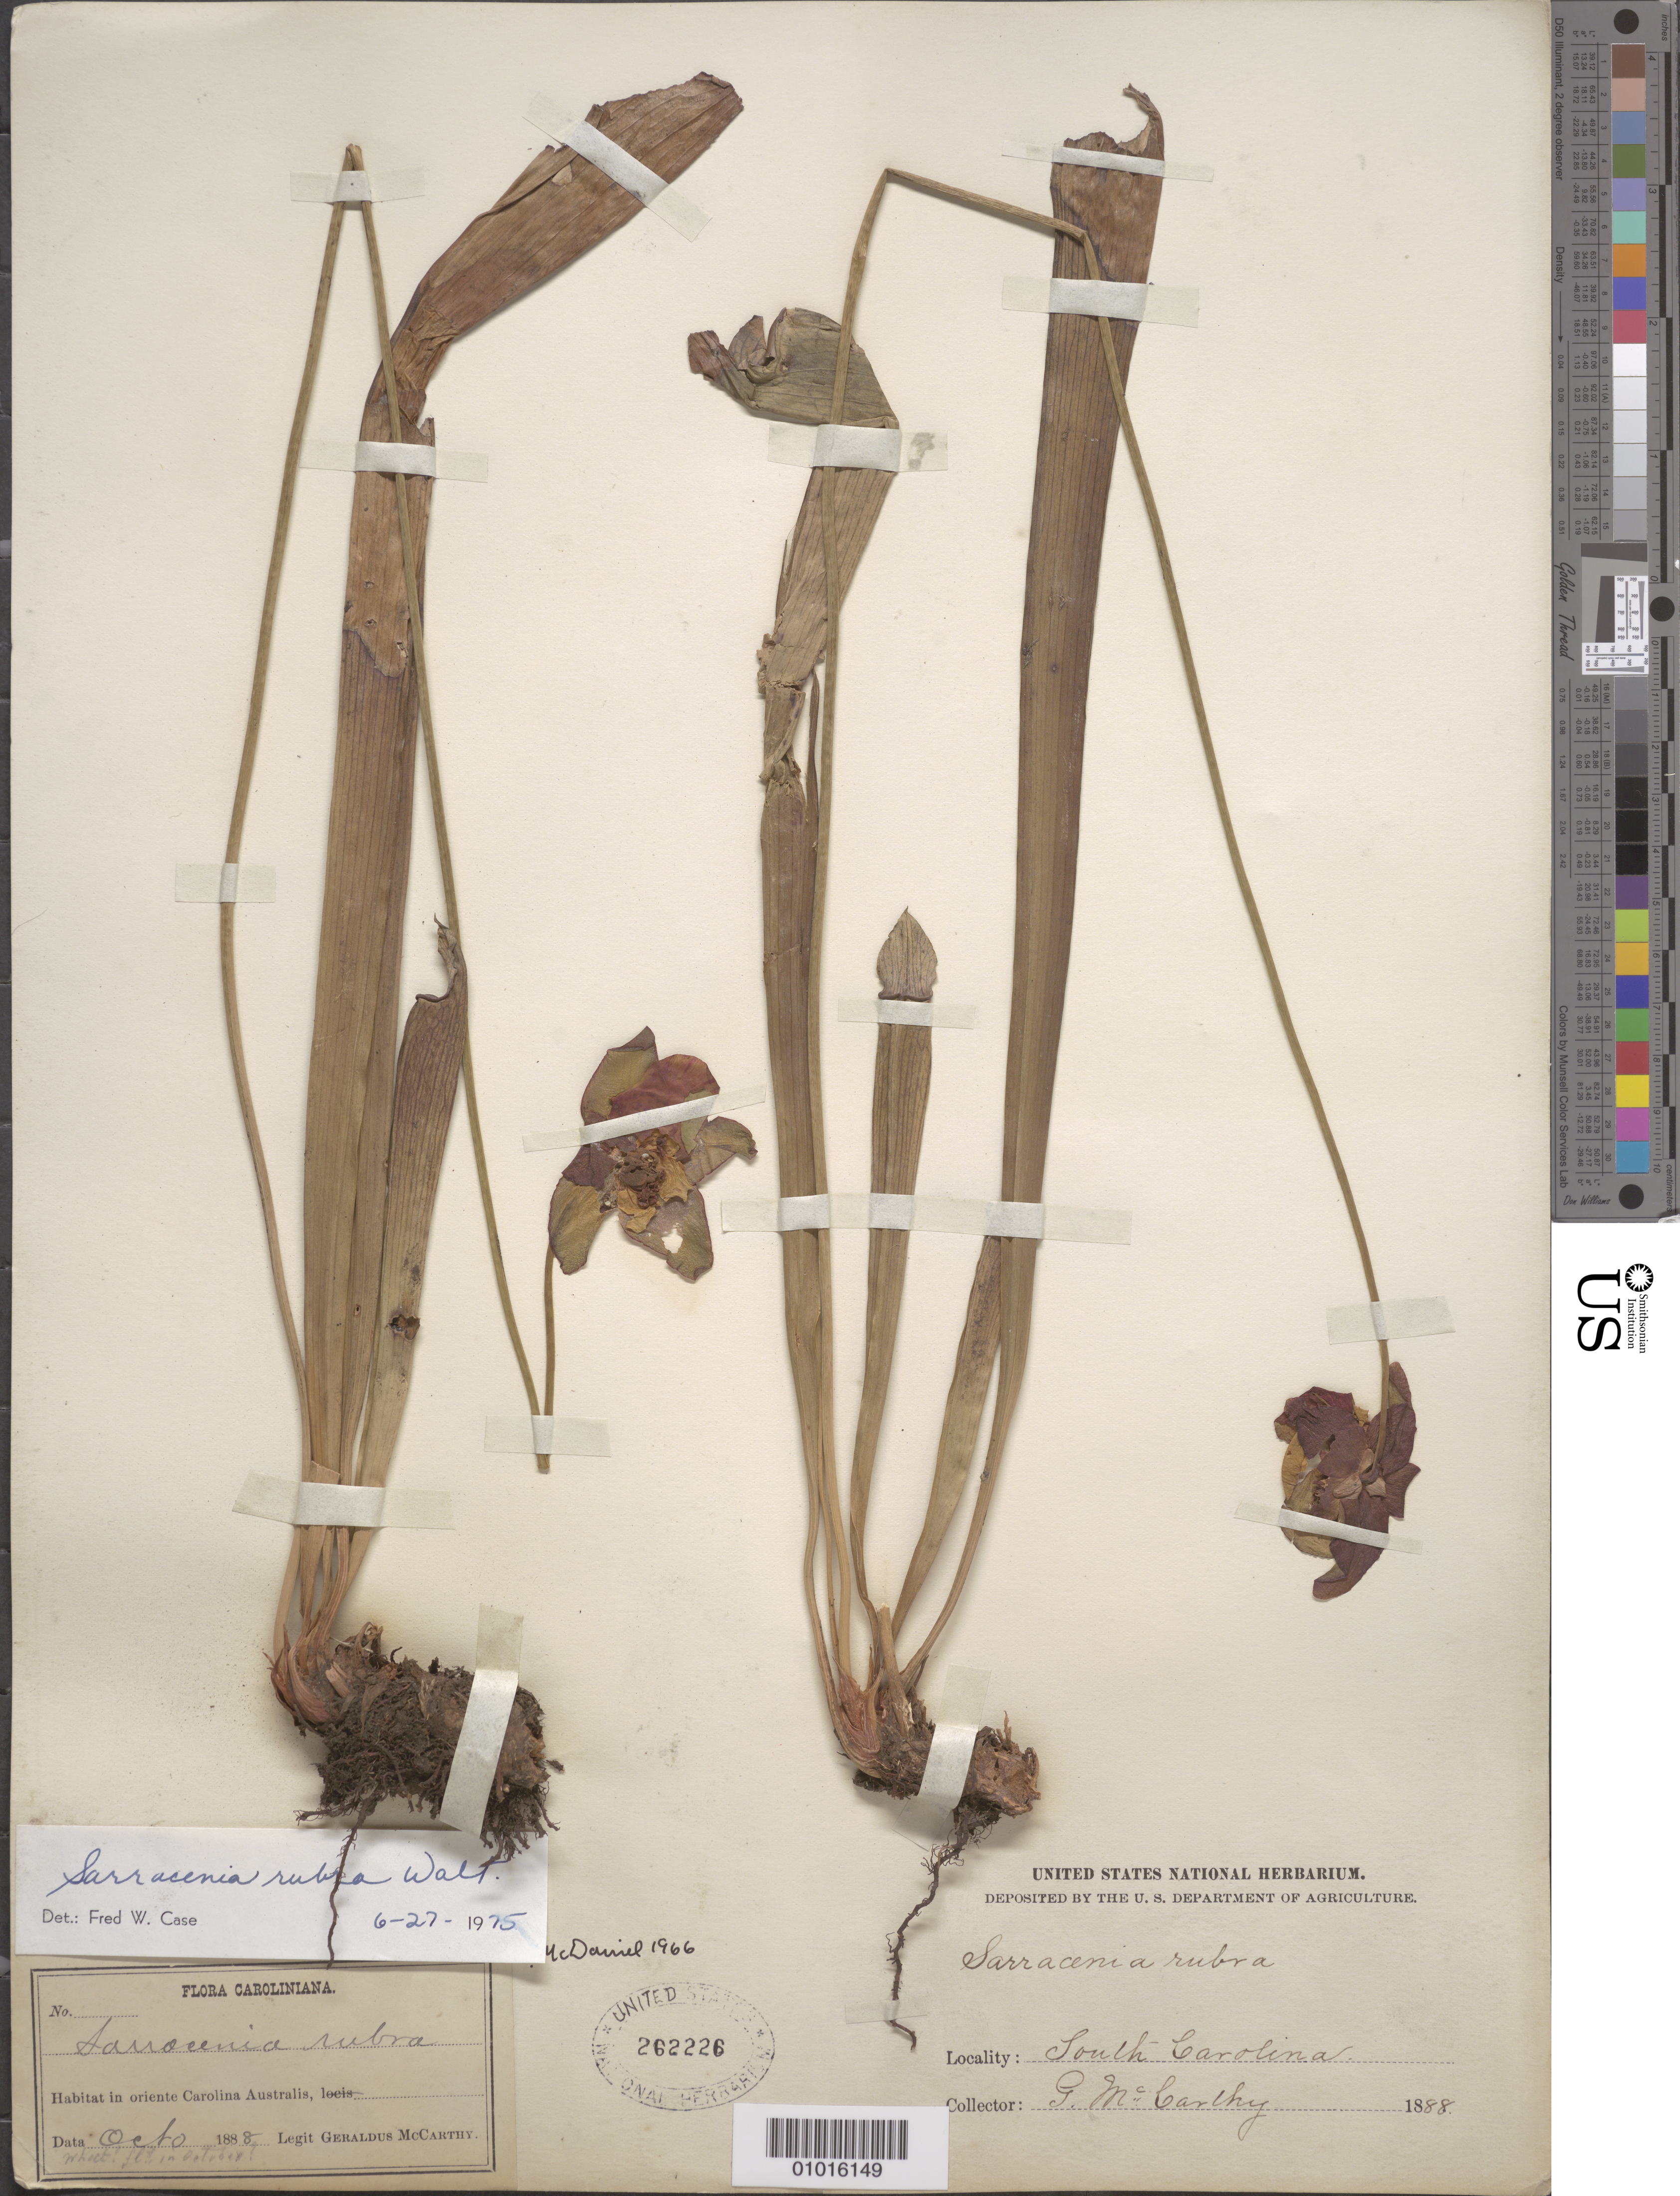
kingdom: Plantae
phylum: Tracheophyta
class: Magnoliopsida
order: Ericales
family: Sarraceniaceae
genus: Sarracenia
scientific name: Sarracenia rubra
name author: Walter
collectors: G. M. McCarthy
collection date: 1888-10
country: United States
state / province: South Carolina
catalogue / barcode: US 262226